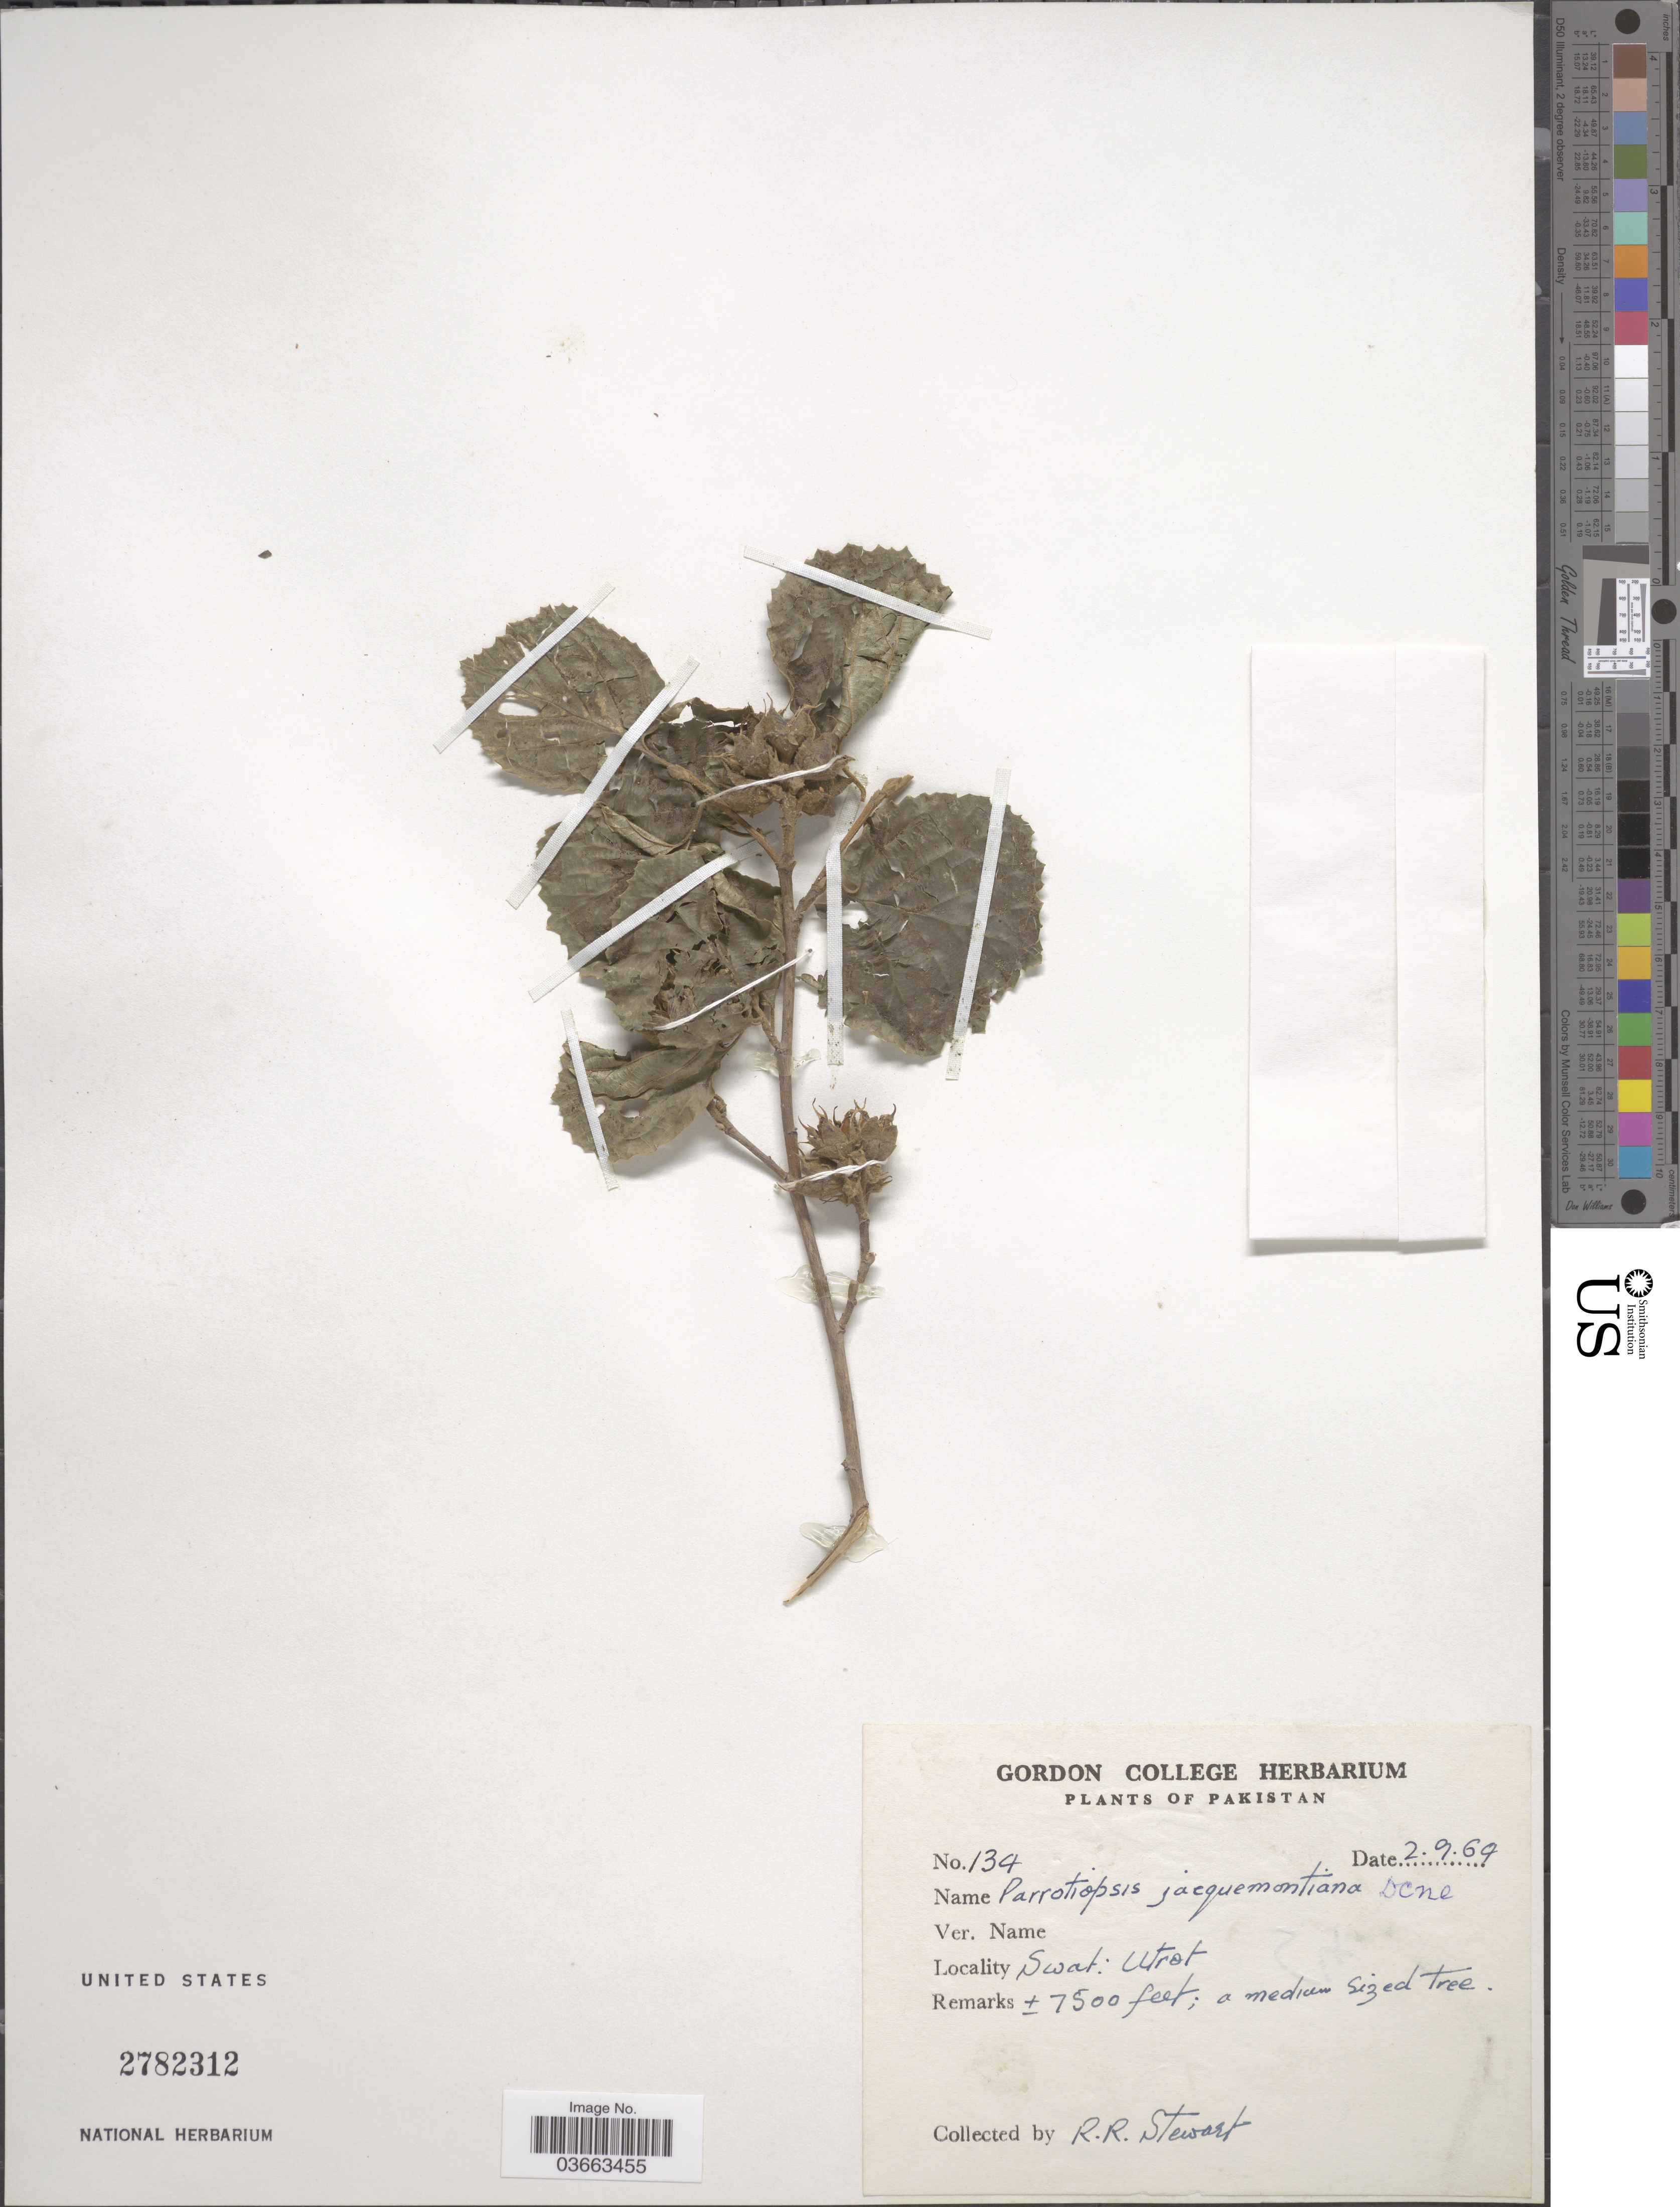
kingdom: Plantae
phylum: Tracheophyta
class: Magnoliopsida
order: Saxifragales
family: Hamamelidaceae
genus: Parrotiopsis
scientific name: Parrotiopsis jacquemontana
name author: (Decne.) Rehder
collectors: R. Stewart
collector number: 134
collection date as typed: Transcribed d/m/y: 2/9/64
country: Pakistan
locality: Swat: Utrot.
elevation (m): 2286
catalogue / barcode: US 2782312